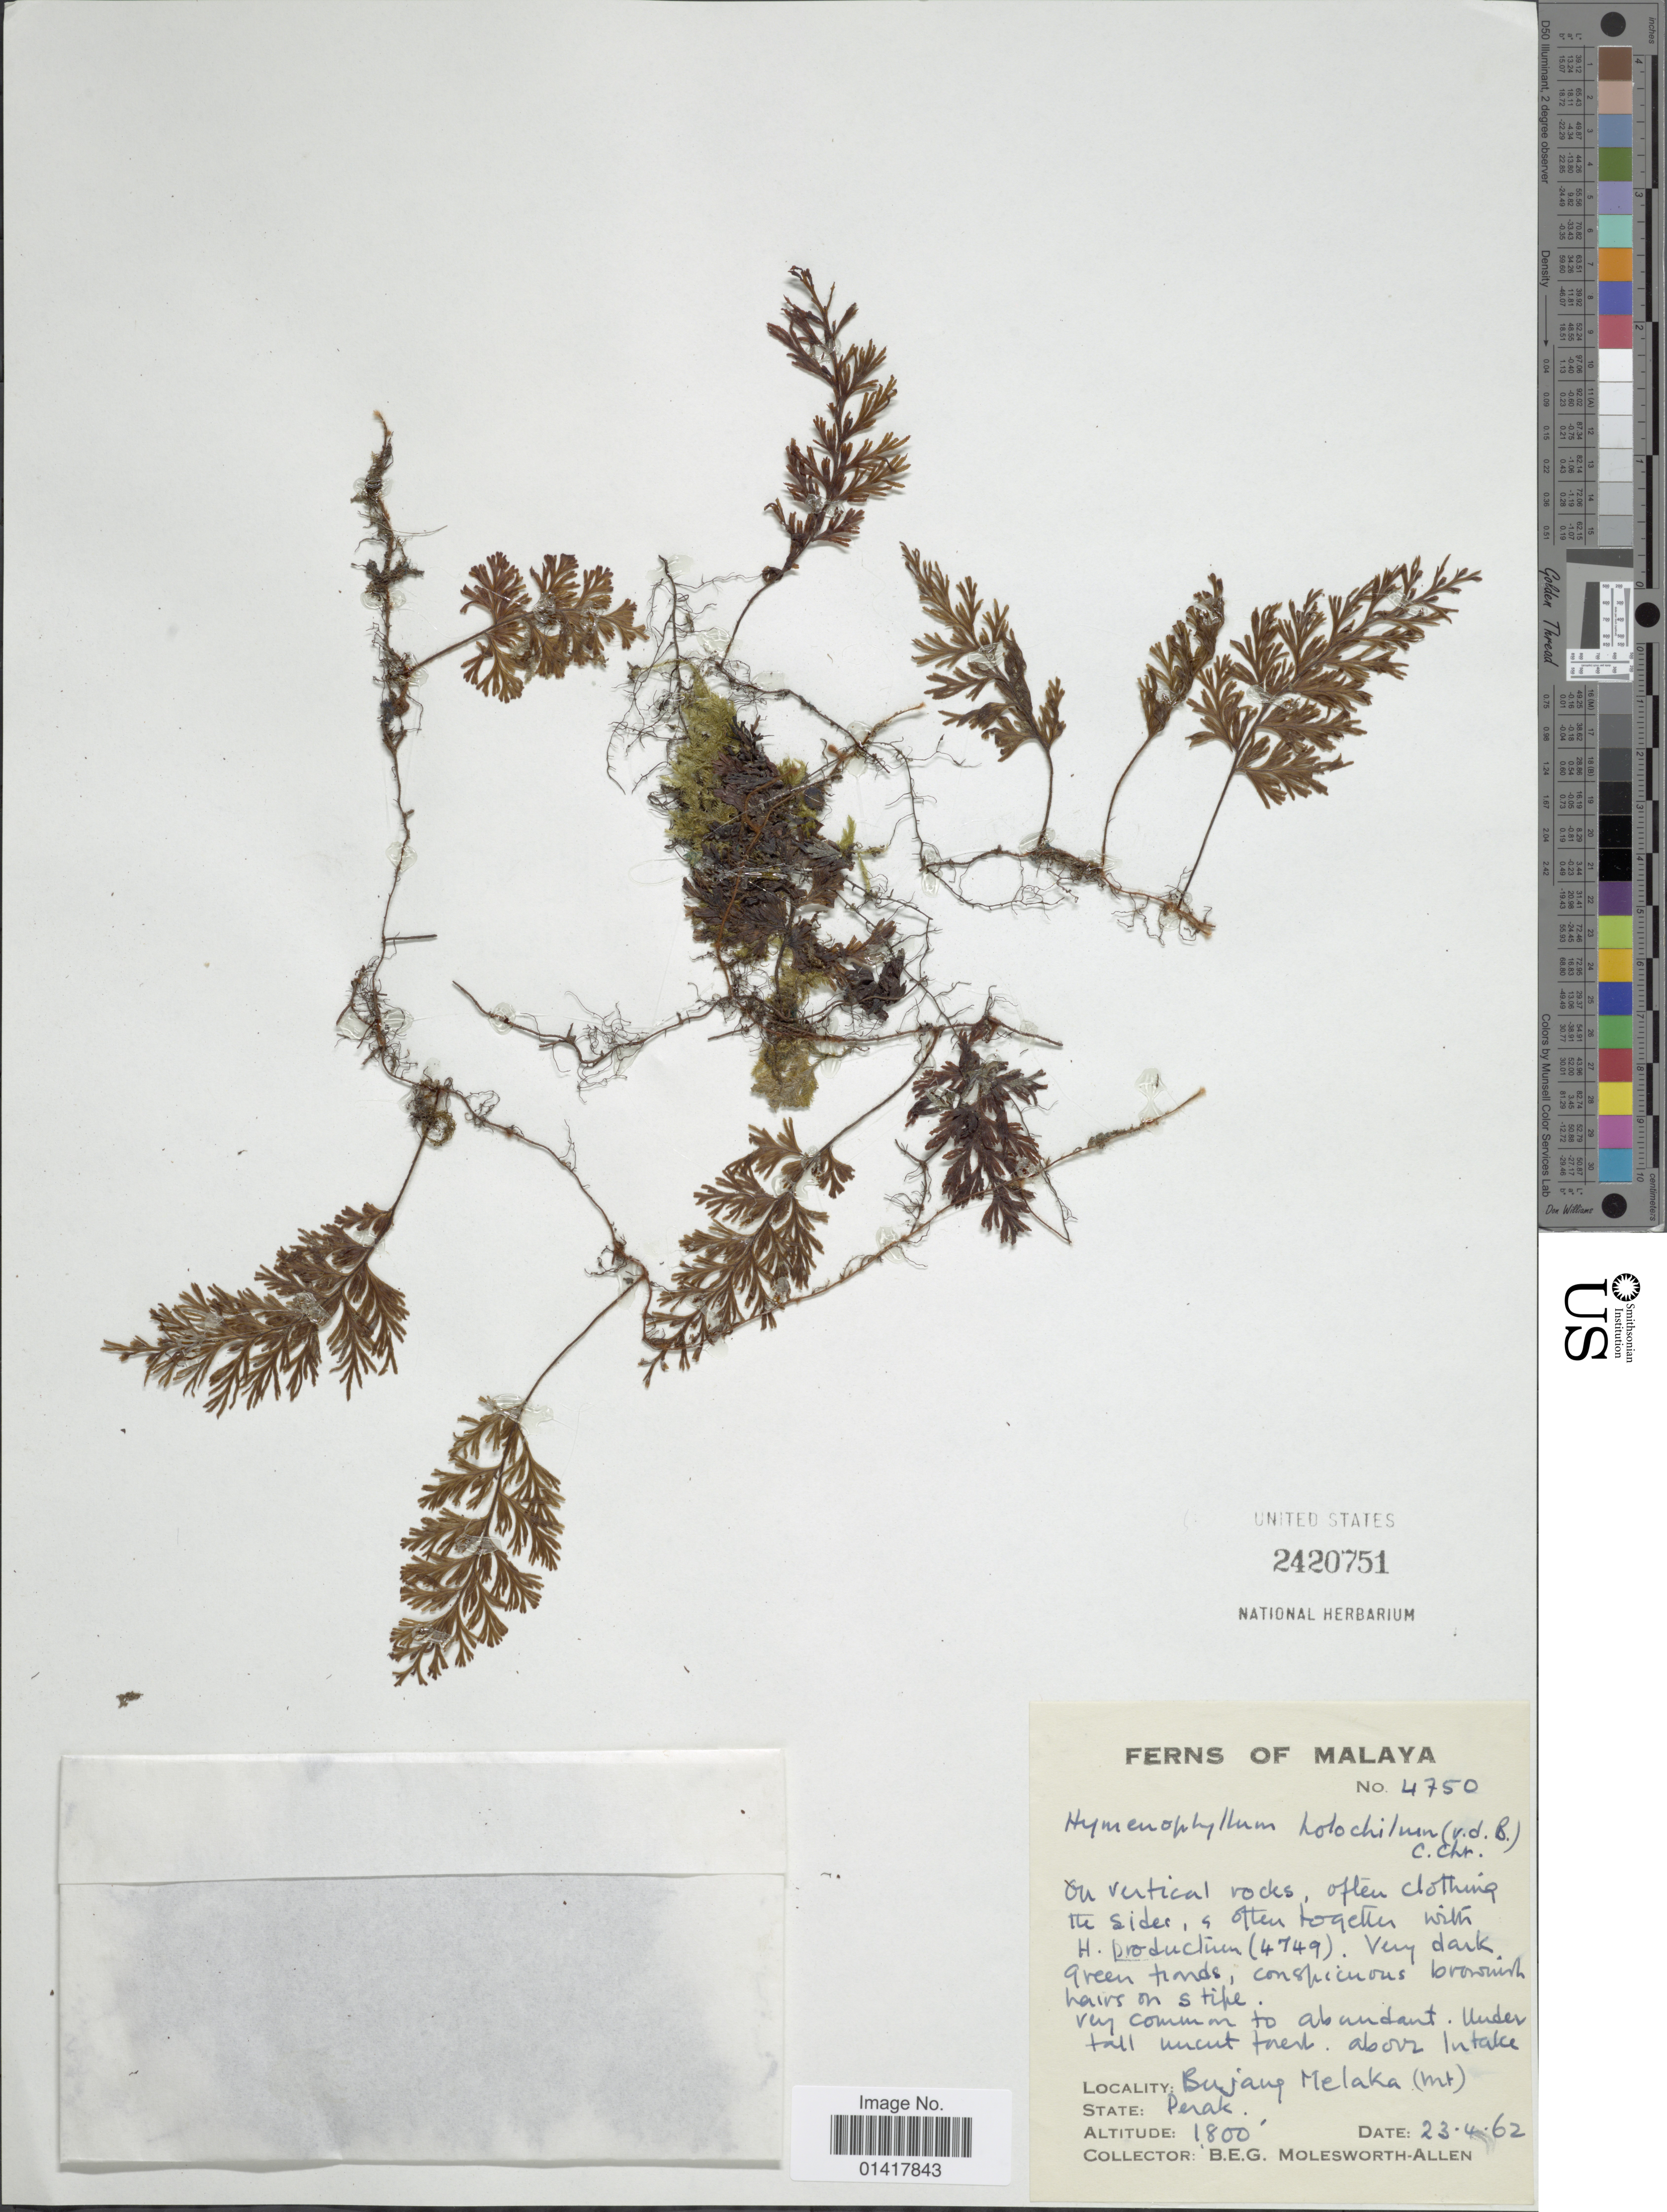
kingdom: Plantae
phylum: Tracheophyta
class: Polypodiopsida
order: Hymenophyllales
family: Hymenophyllaceae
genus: Hymenophyllum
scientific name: Hymenophyllum holochilum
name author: (Bosch) C. Chr.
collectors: B. E. G. Molesworth-Allen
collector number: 4750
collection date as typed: Transcribed d/m/y: 23/4/62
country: Malaysia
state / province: Perak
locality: Bujang Melaka (Mt)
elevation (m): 549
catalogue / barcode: US 2420751